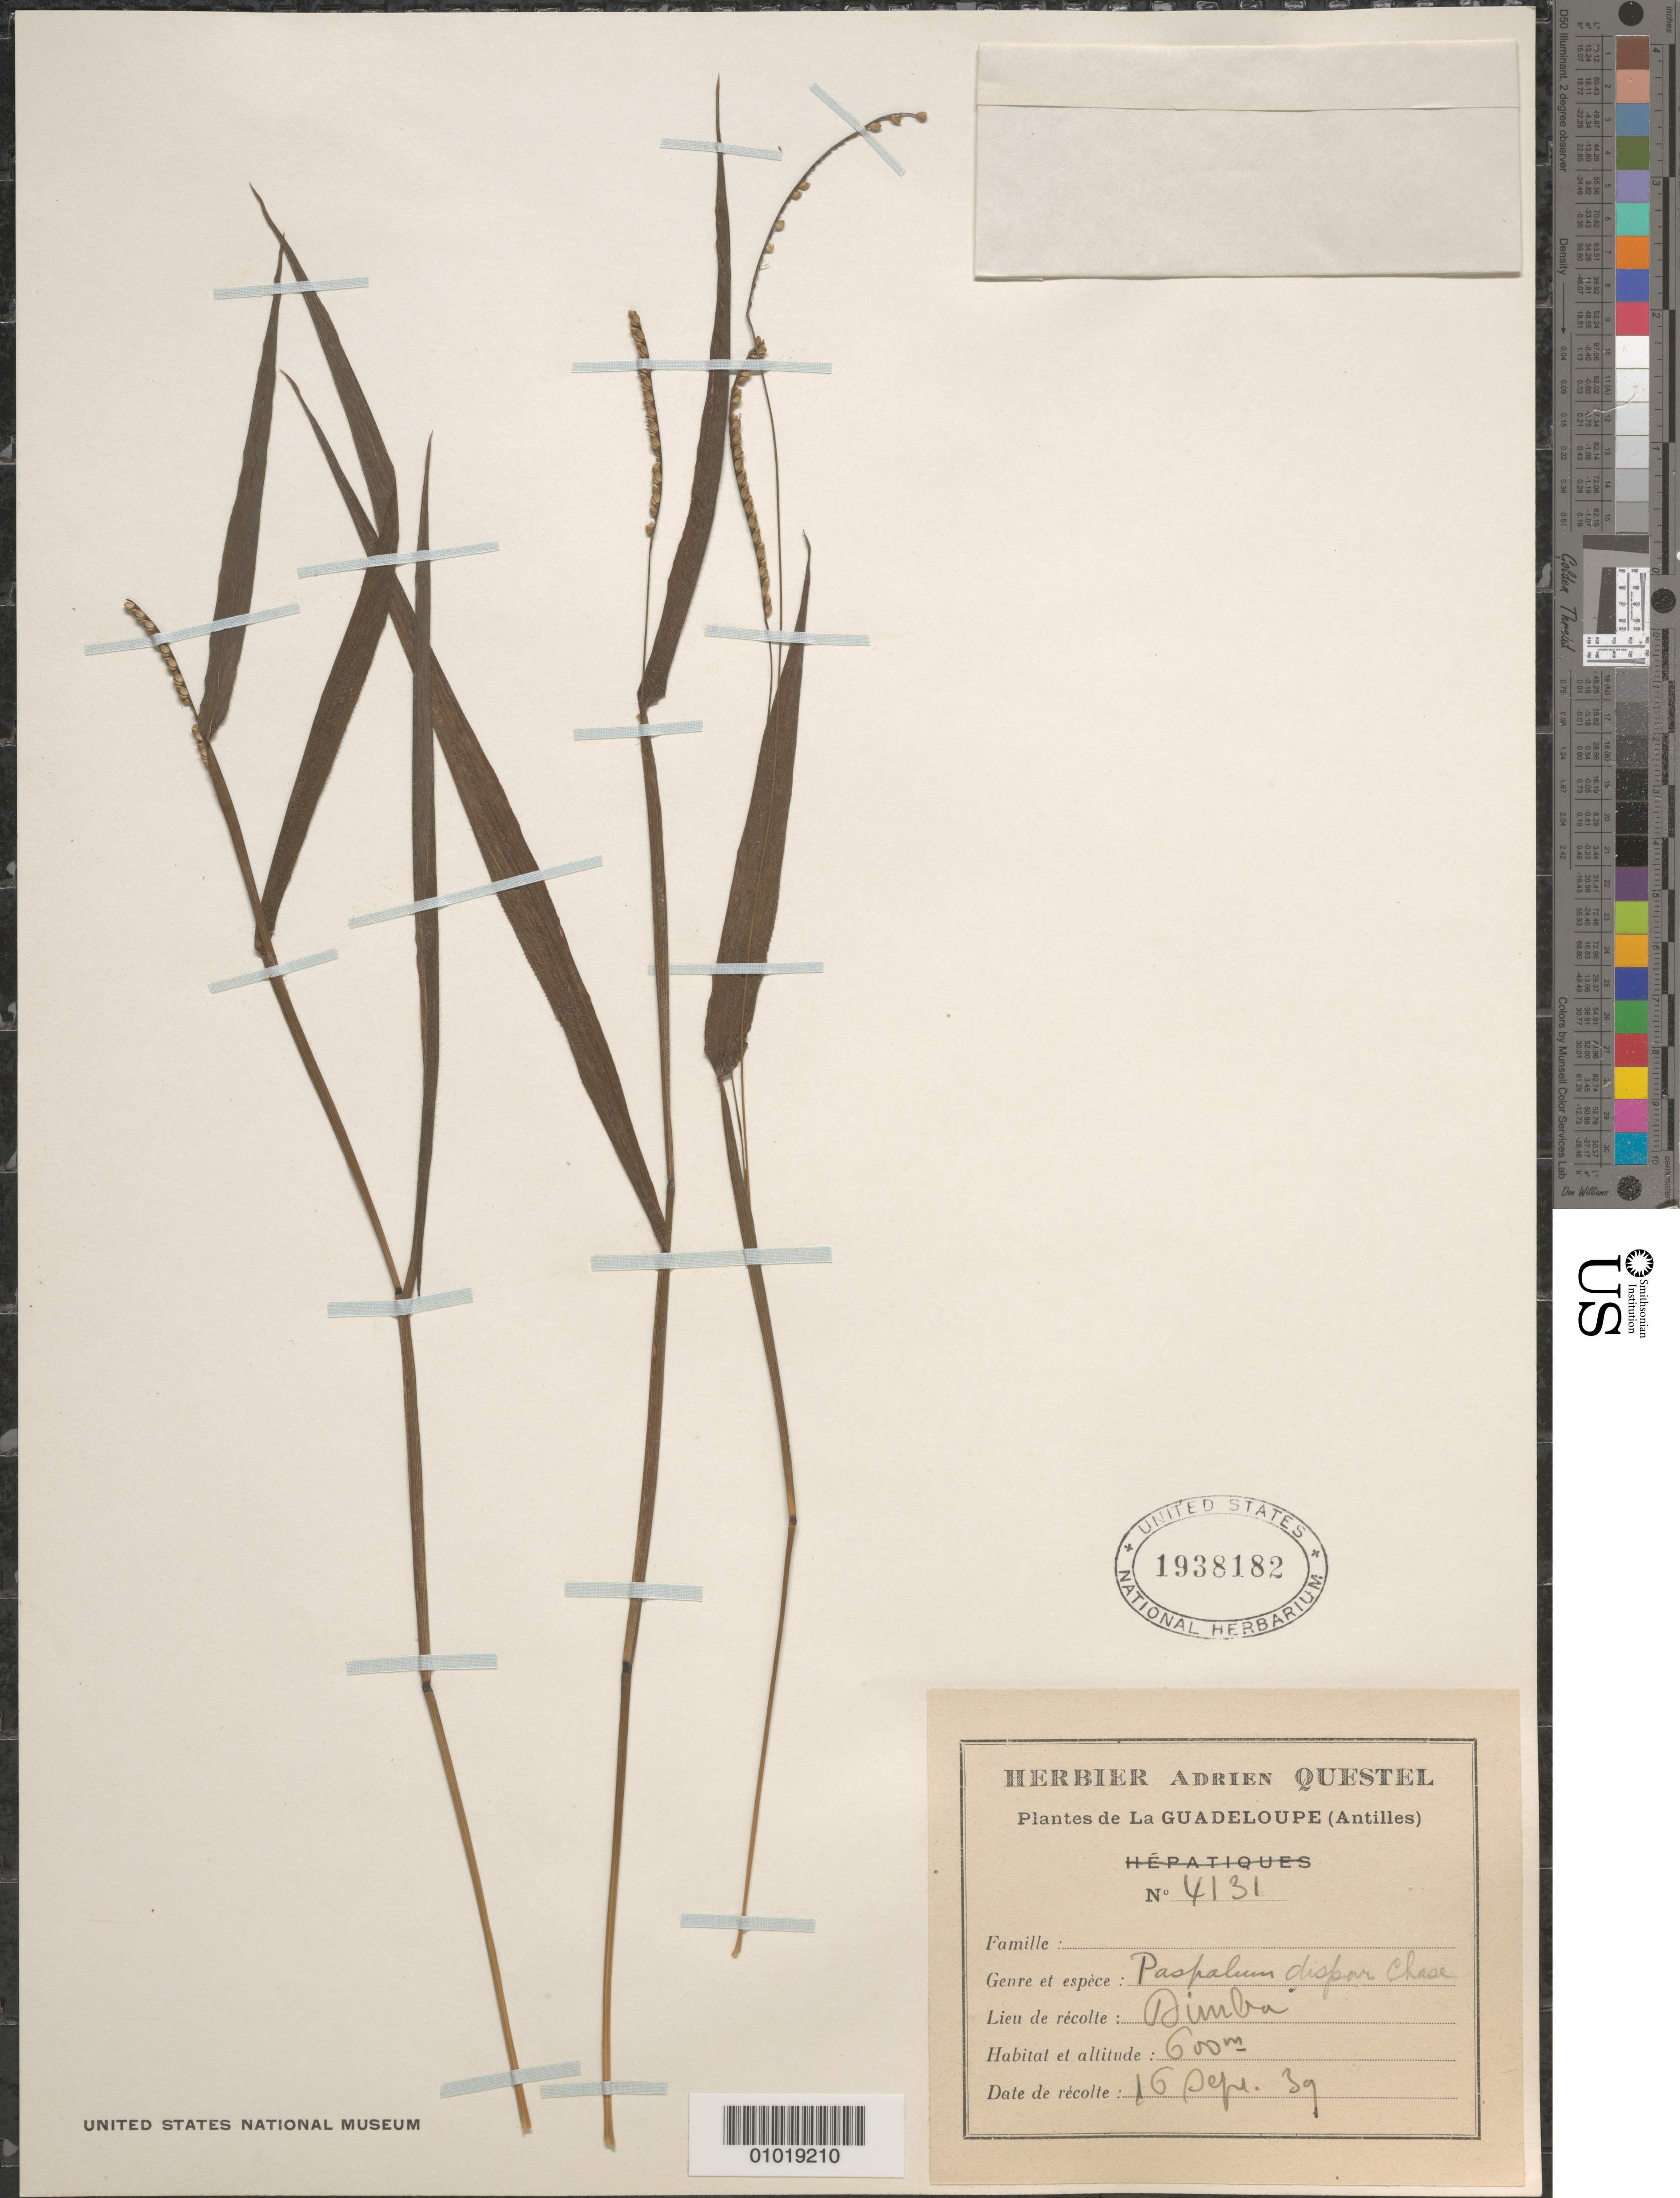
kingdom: Plantae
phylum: Tracheophyta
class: Liliopsida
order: Poales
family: Poaceae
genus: Paspalum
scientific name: Paspalum dispar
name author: Chase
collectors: A. Questel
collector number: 4131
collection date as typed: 16 Sep 1939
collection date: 1939-09-16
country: Guadeloupe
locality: Dimba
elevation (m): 600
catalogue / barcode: US 1938182